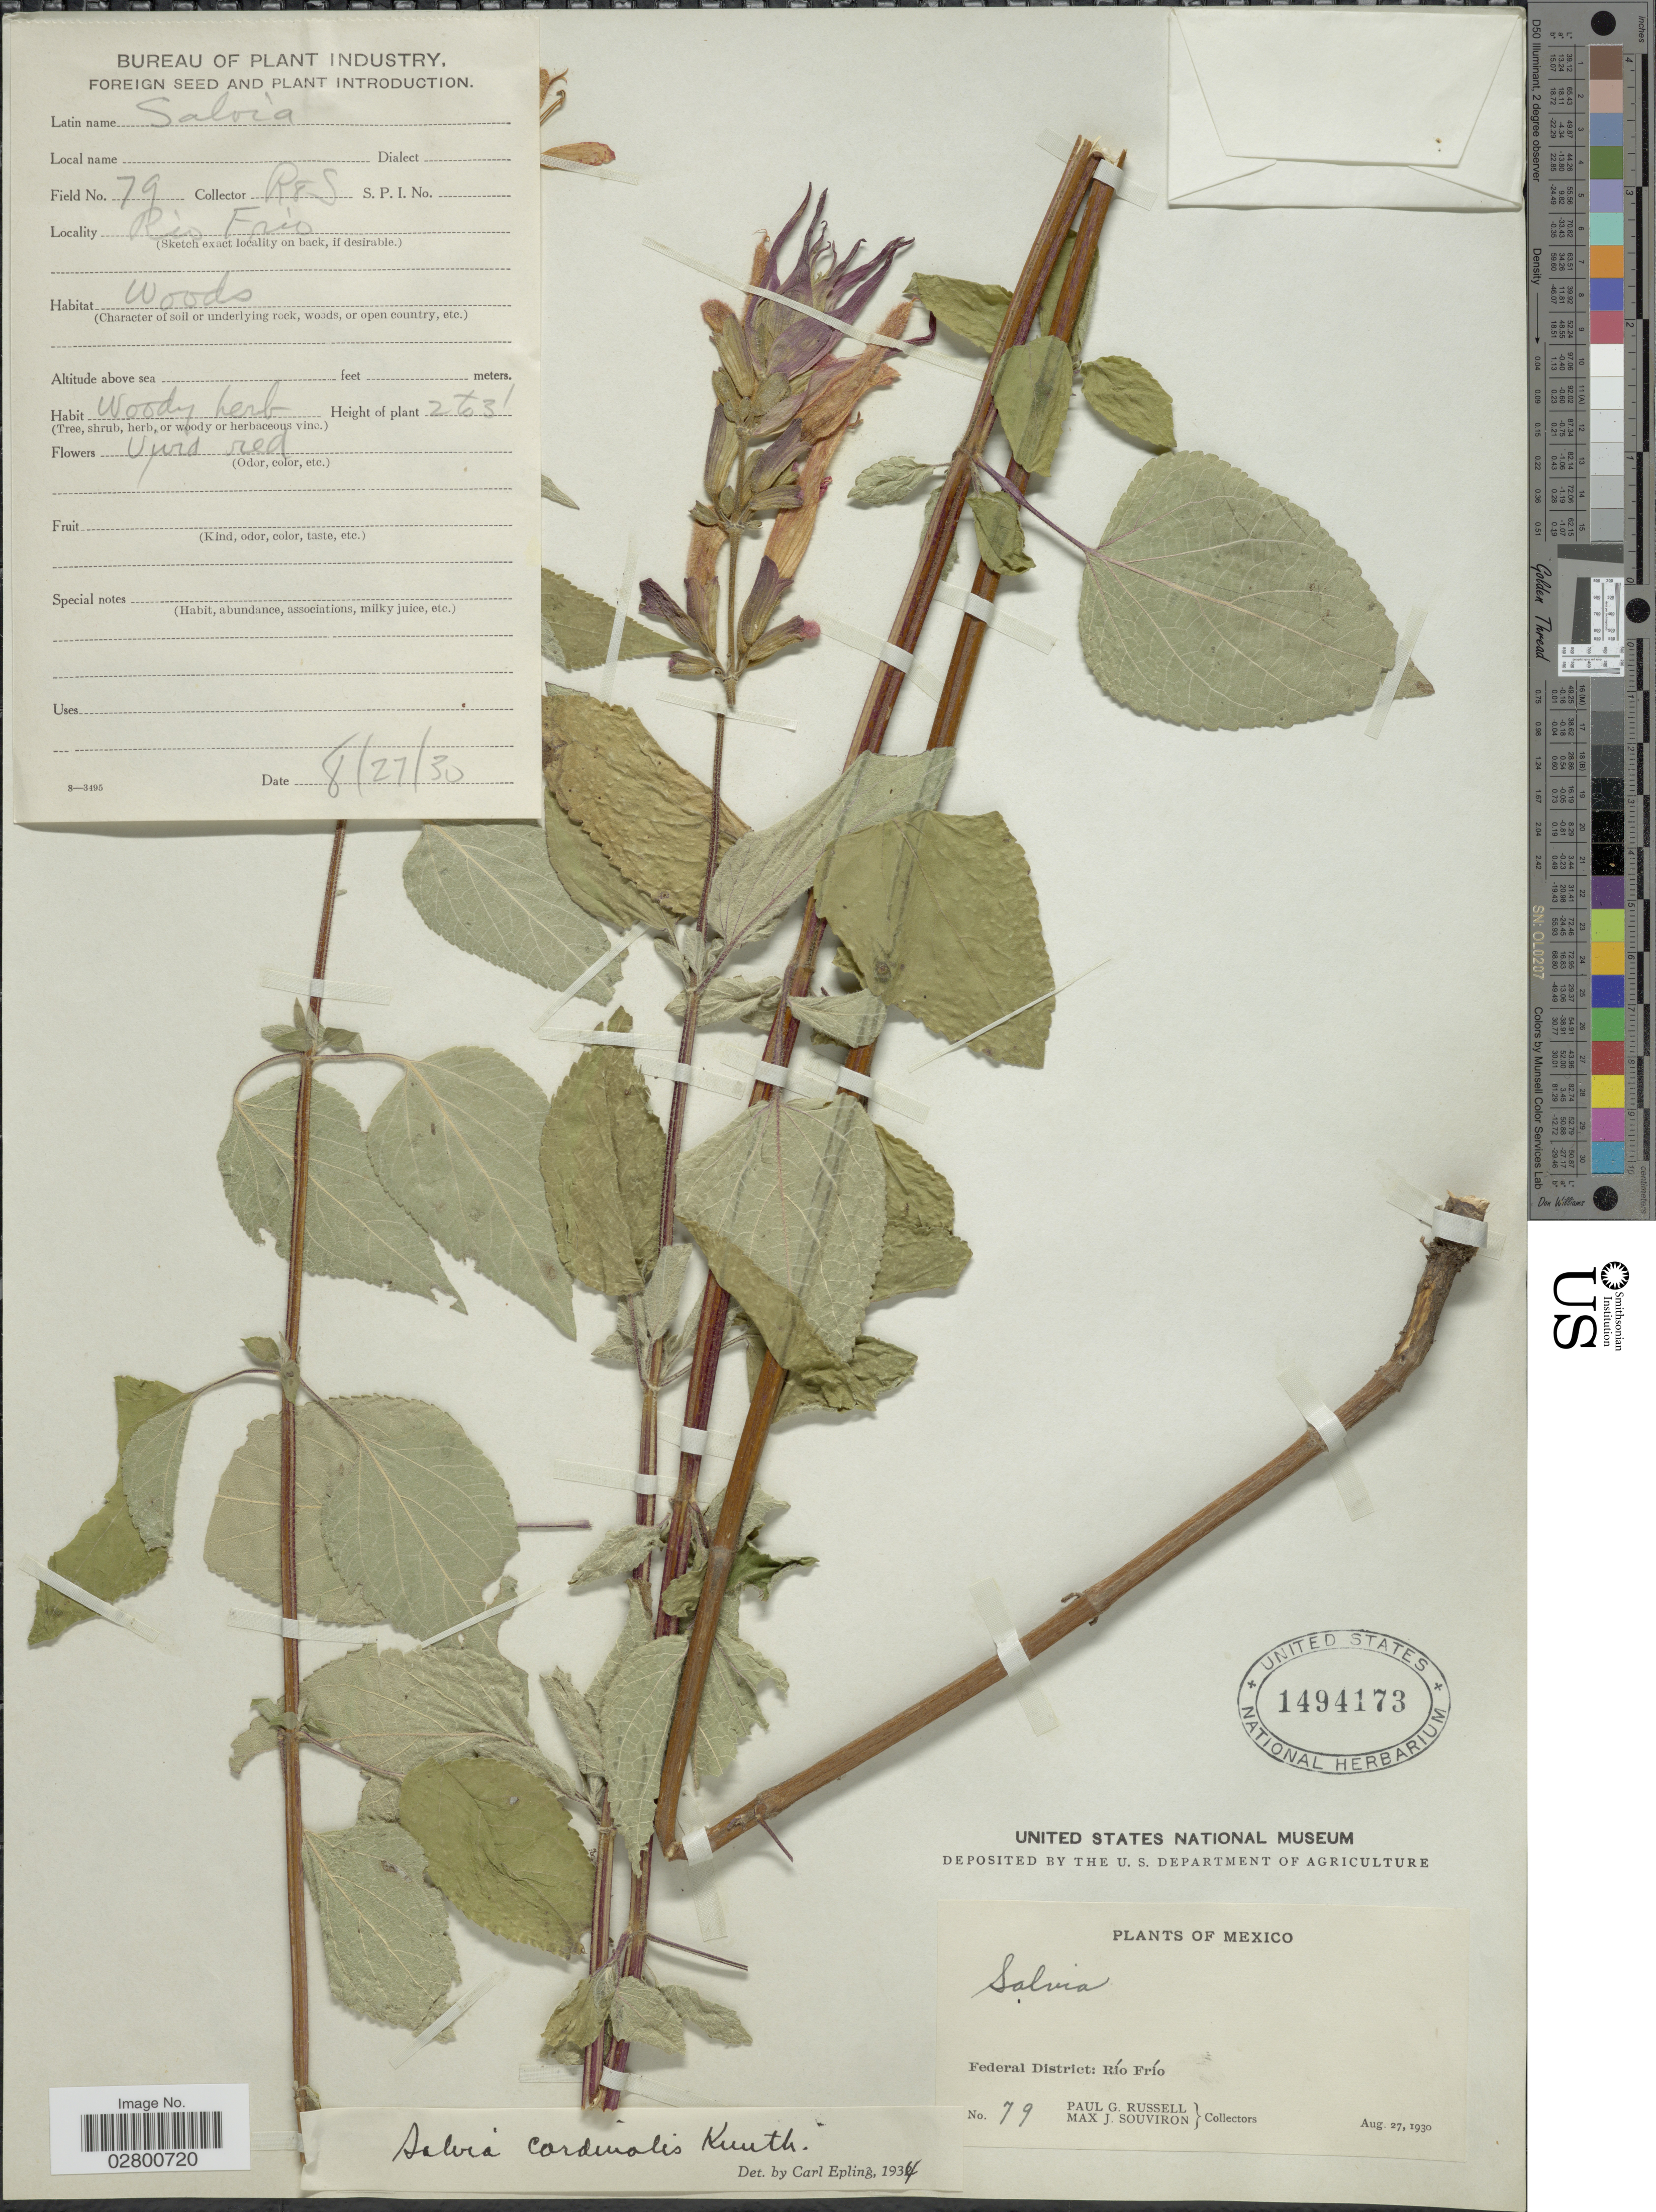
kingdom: Plantae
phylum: Tracheophyta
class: Magnoliopsida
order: Lamiales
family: Lamiaceae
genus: Salvia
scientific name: Salvia cardinalis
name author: Kunth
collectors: P. G. Russell & M. J. Souviron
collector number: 79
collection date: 1930-08-27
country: Mexico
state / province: Distrito Federal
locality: Federal District: Río Frío.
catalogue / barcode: US 1494173